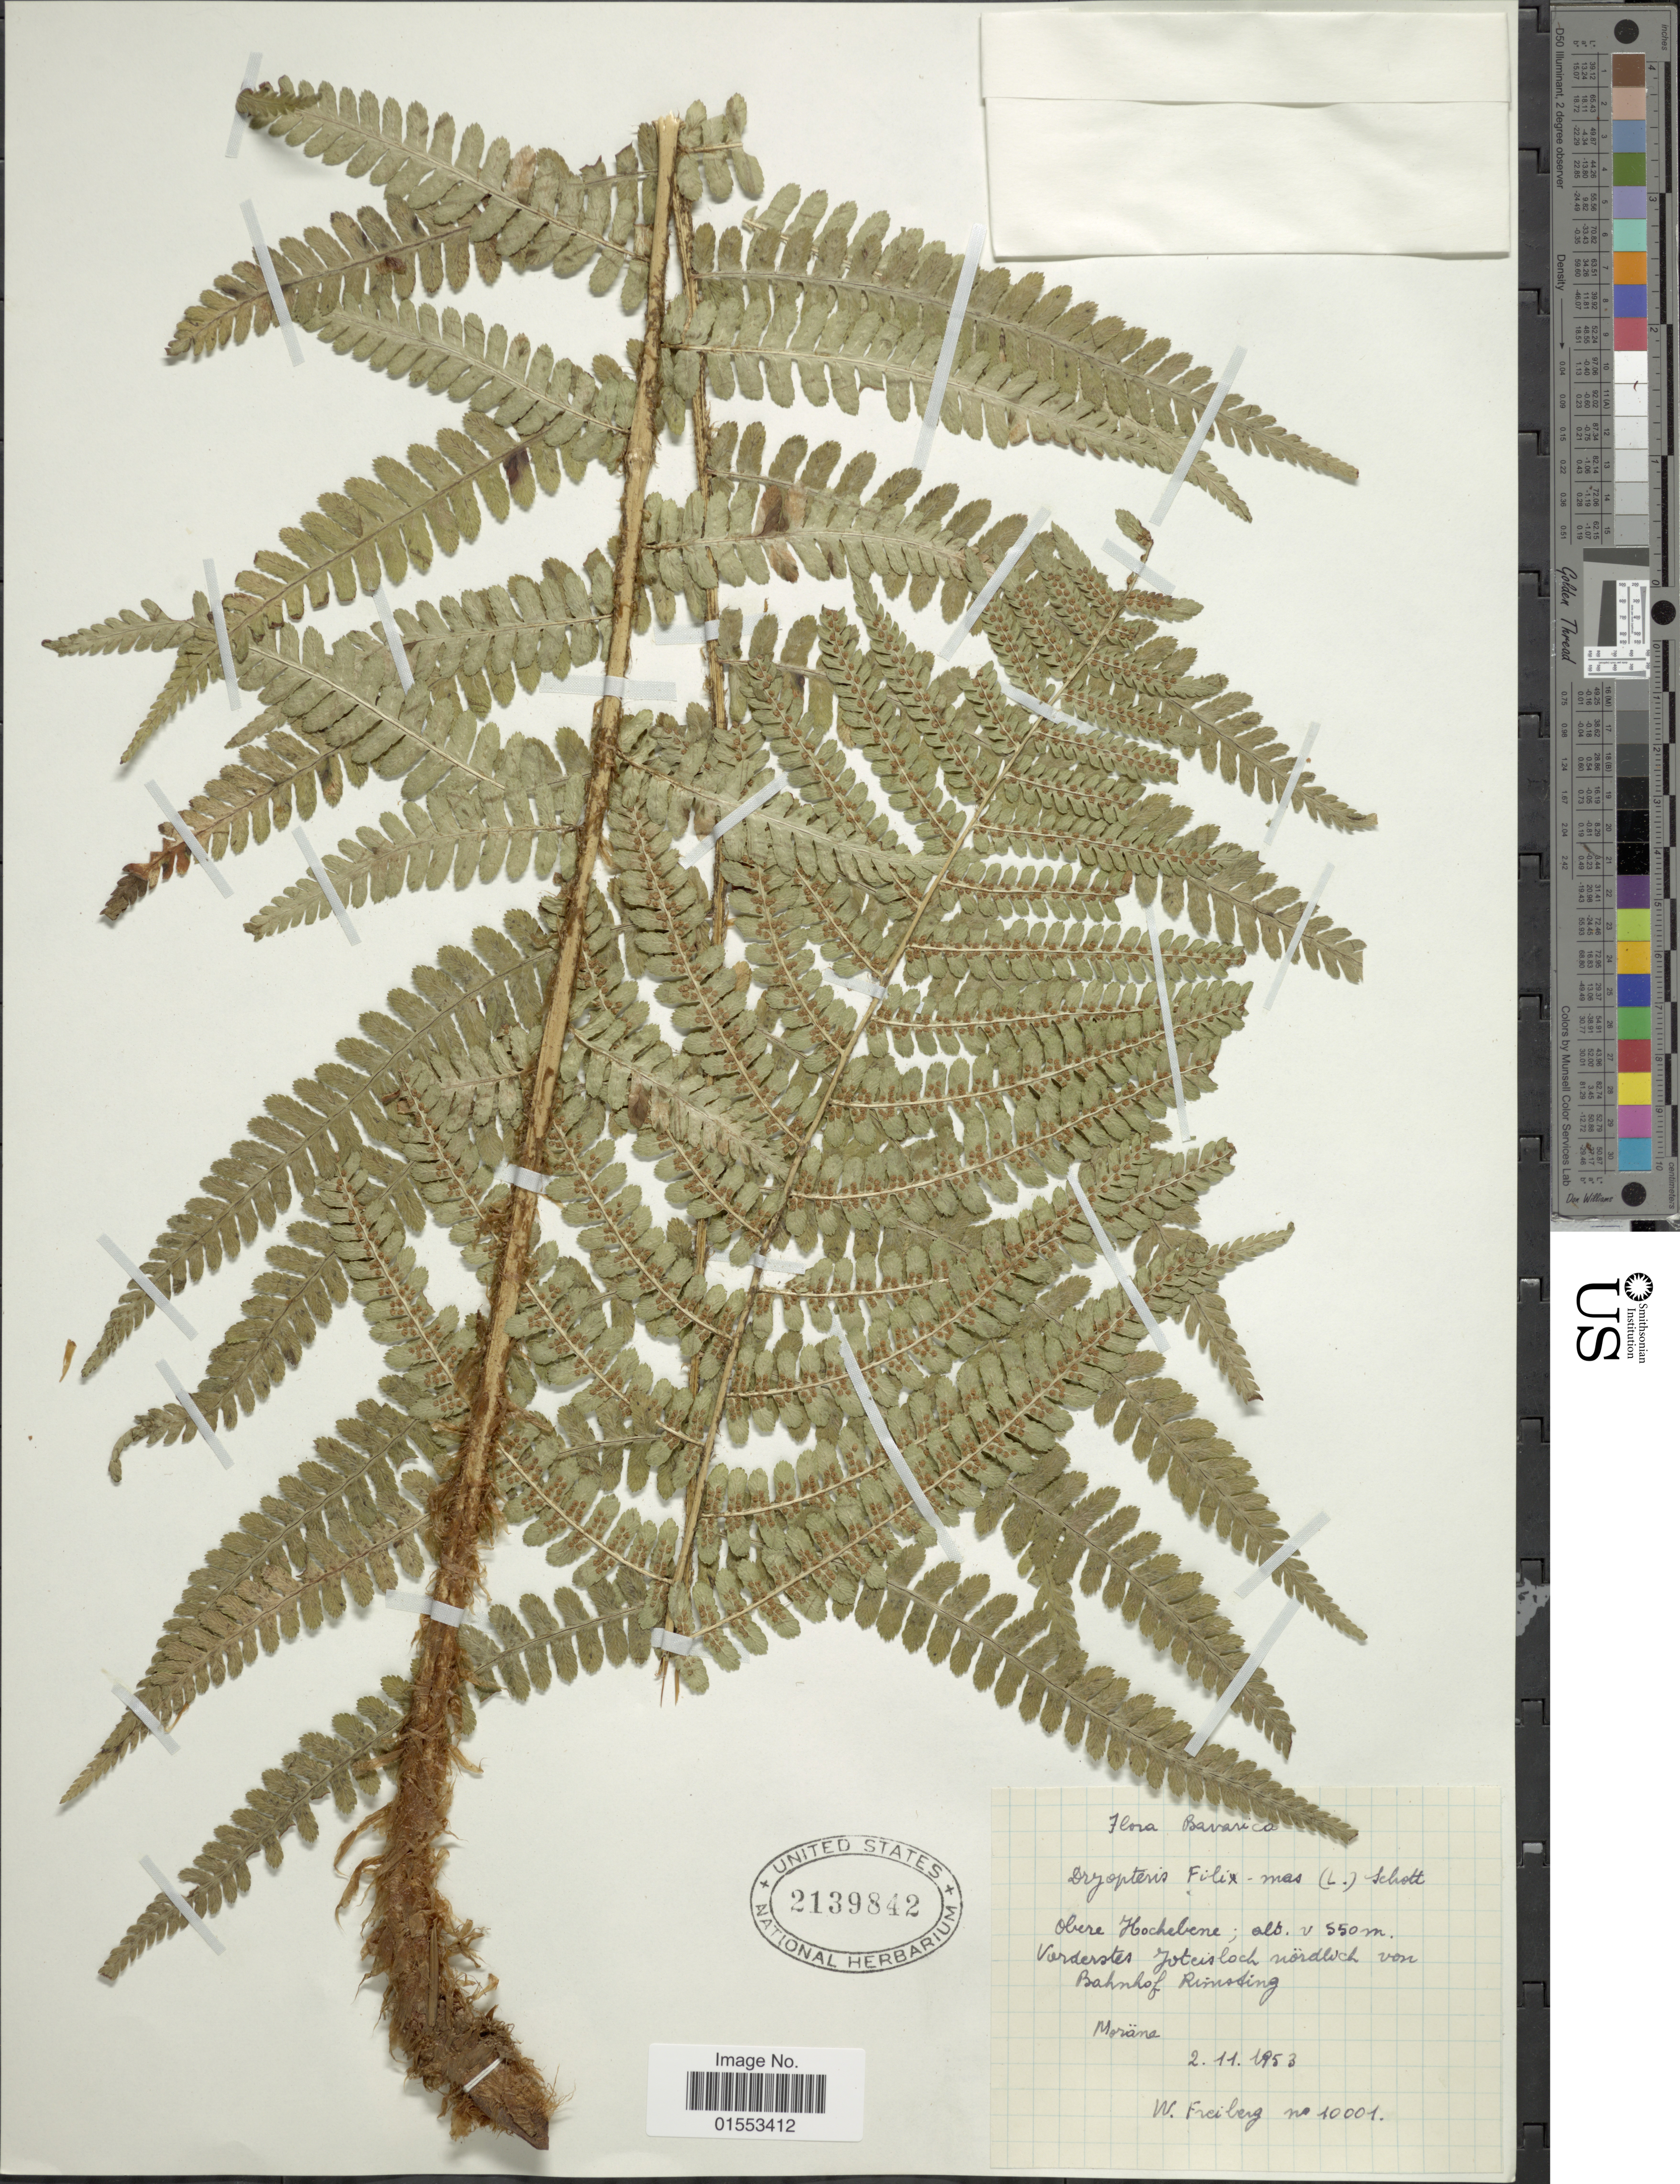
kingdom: Plantae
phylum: Tracheophyta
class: Polypodiopsida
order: Polypodiales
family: Dryopteridaceae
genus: Dryopteris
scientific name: Dryopteris filix-mas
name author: (L.) Schott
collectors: W. Freiberg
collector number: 10001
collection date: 1953-11-02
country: Germany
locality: Bavarica, Obere Hochebene, Vorderster Joteisloch wordlich von Bahnhof Rimsting. [interpreted]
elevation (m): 550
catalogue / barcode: US 2139842